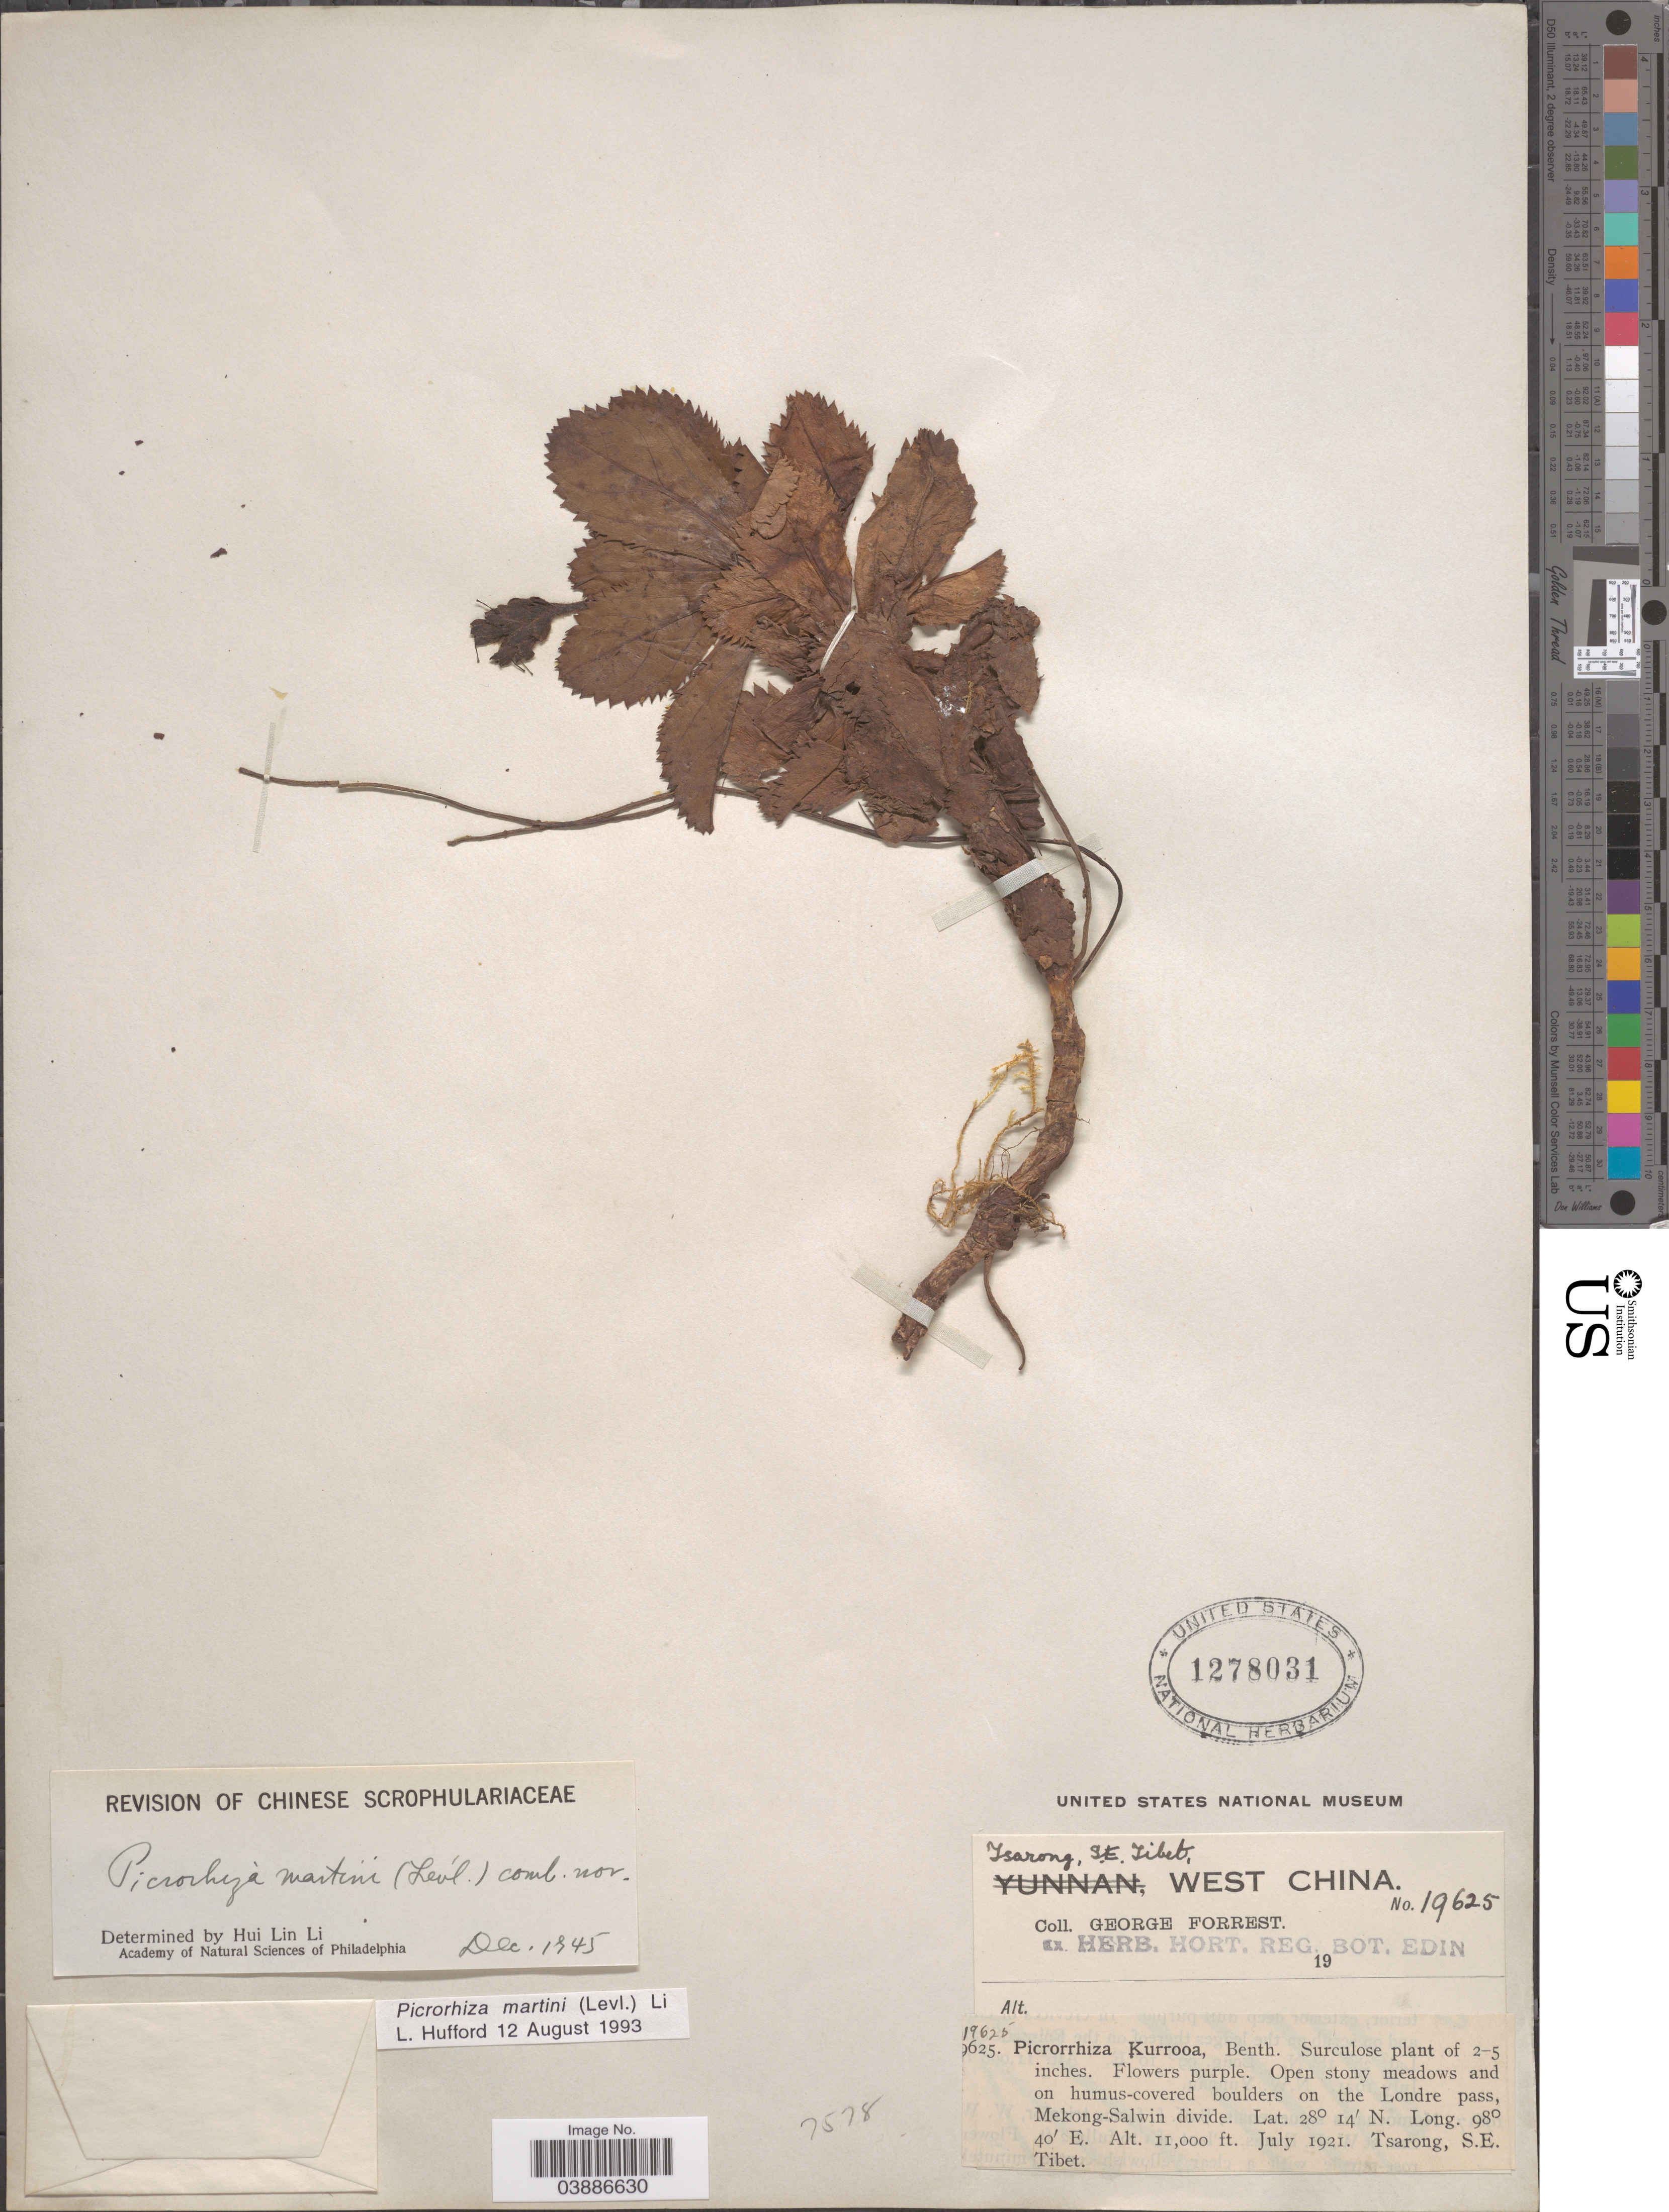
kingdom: Plantae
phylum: Tracheophyta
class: Magnoliopsida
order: Lamiales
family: Plantaginaceae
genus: Picrorhiza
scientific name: Picrorhiza martini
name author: (Levl.) H.L. Li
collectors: G. Forrest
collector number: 19625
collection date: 1921-07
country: China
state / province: Xizang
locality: Tsarong, S.E. Tibet, West China. On the Londre pass, Mekong-Salwin divide.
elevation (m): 3353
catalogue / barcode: US 1278031